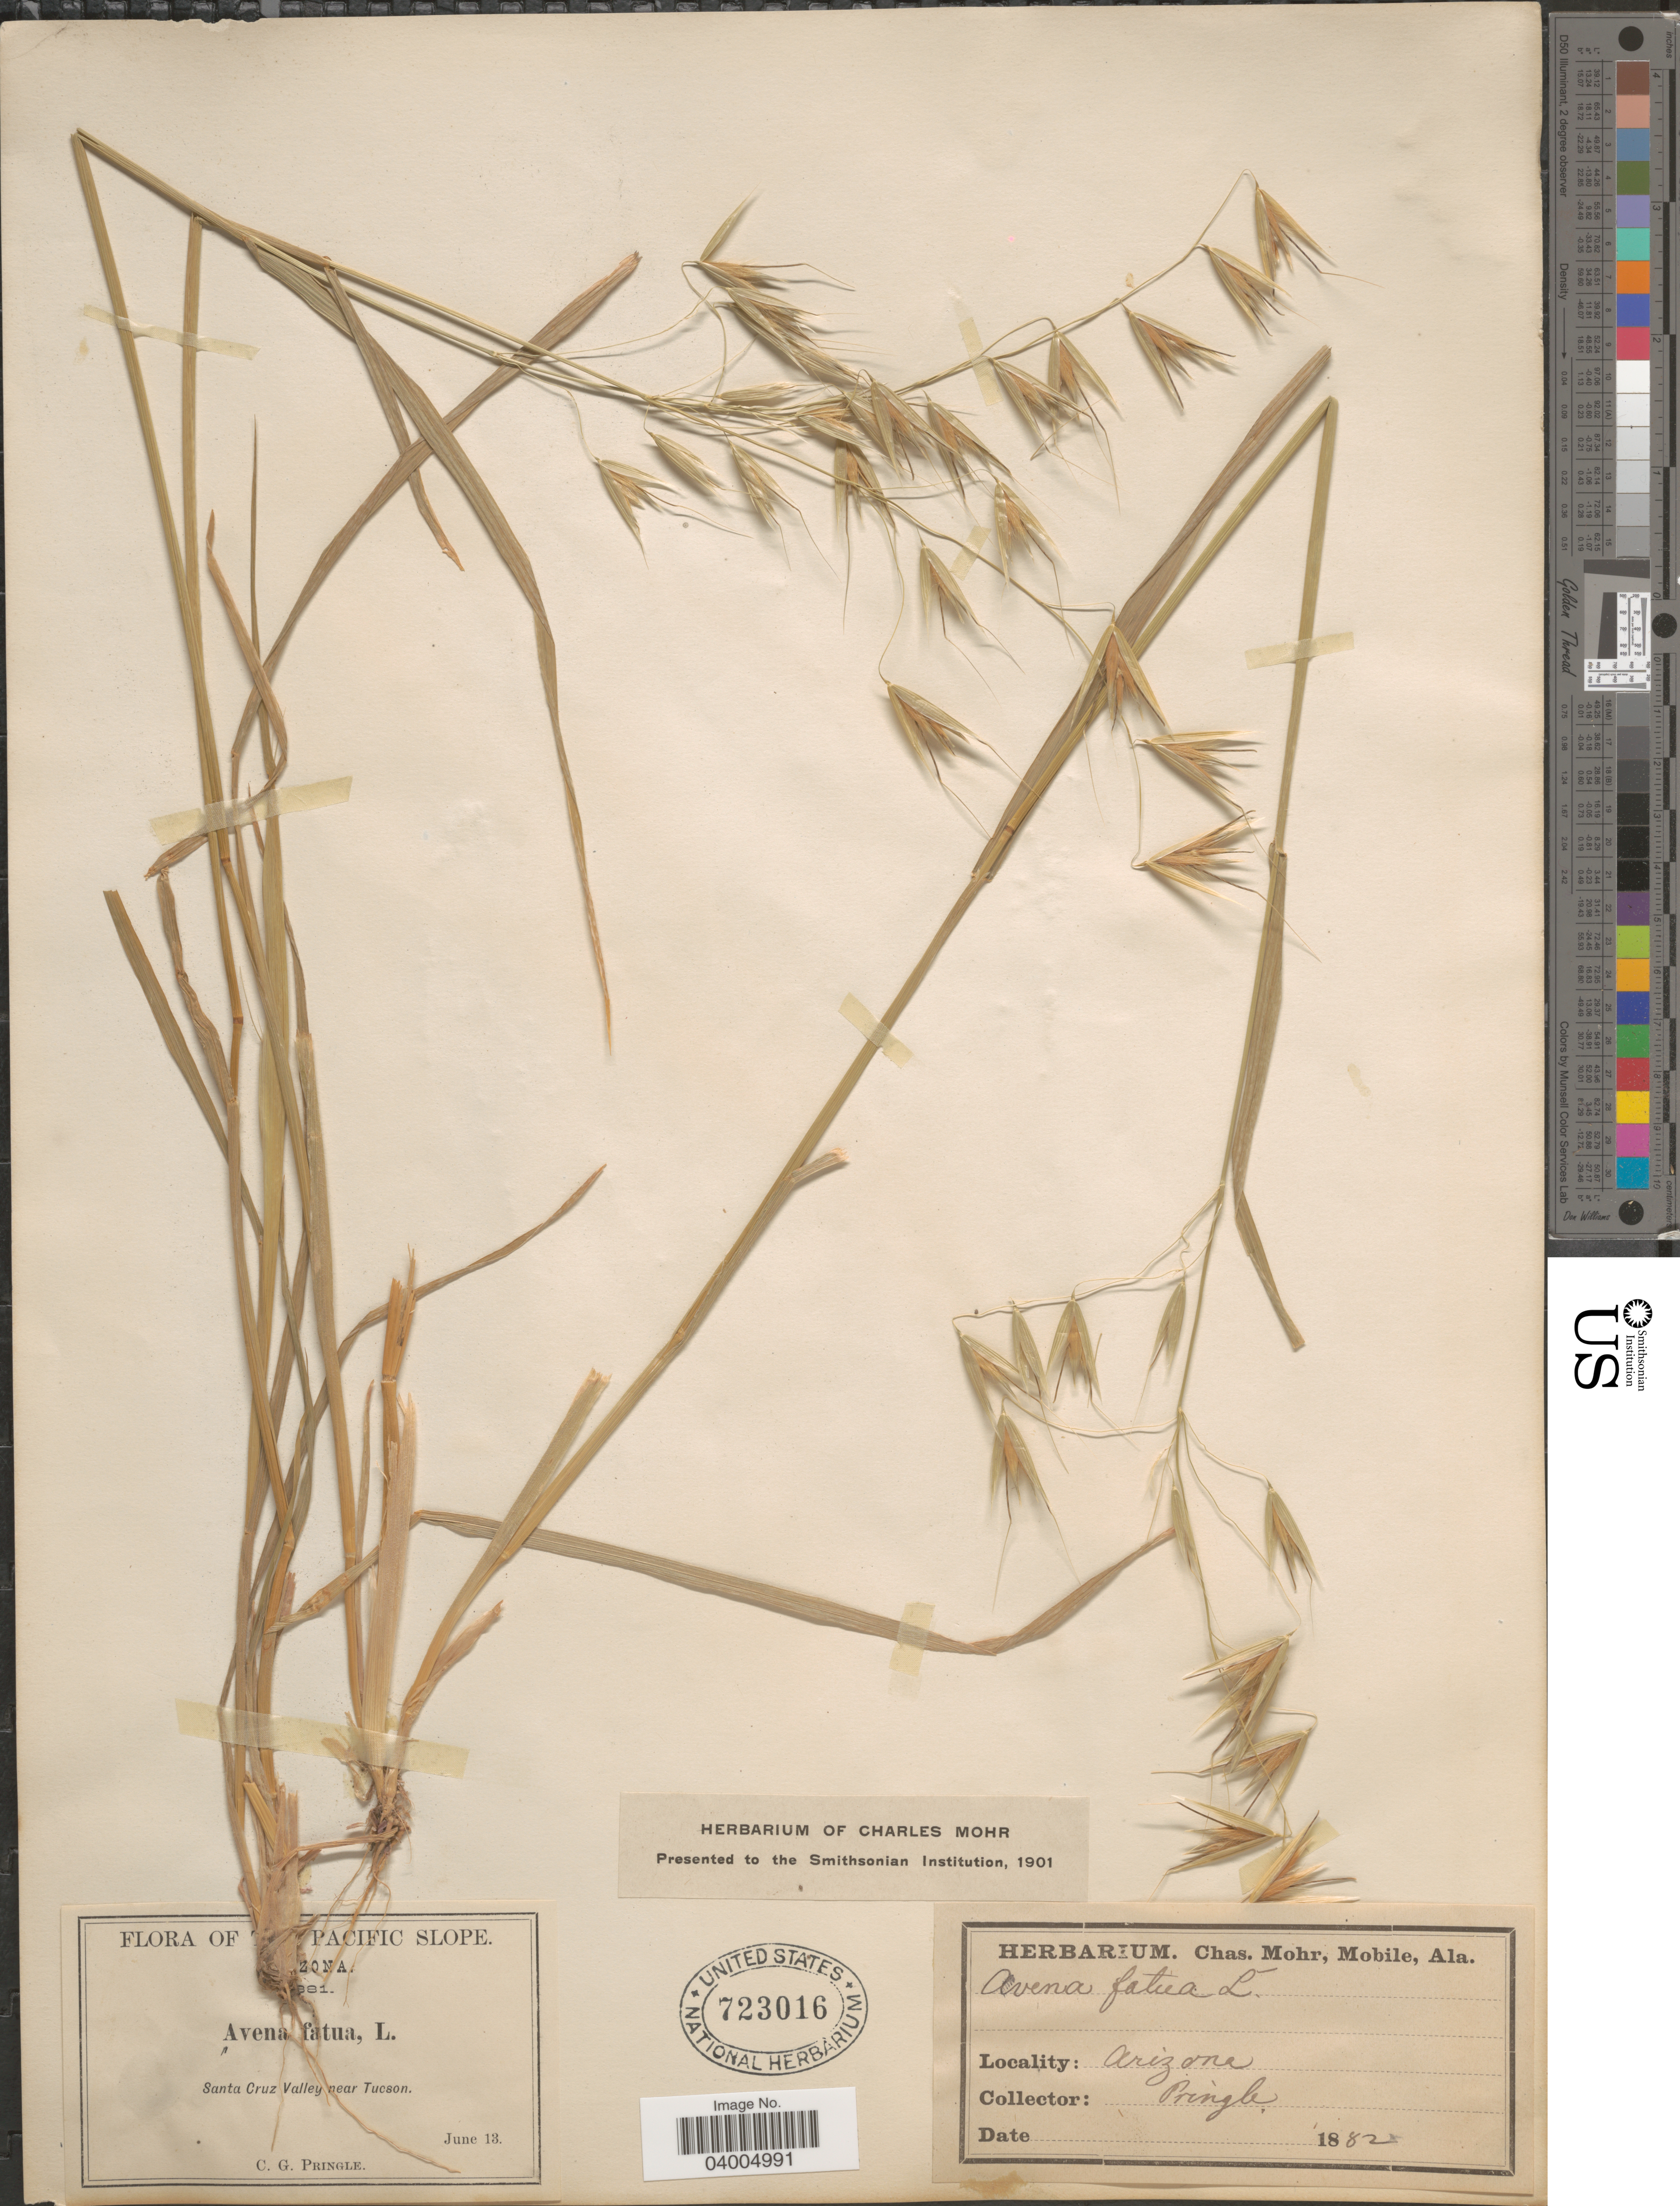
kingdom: Plantae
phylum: Tracheophyta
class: Liliopsida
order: Poales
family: Poaceae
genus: Avena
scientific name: Avena sativa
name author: L.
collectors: C. G. Pringle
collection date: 1882-06-13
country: United States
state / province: Arizona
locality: Santa Cruz Valley near Tucson.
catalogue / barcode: US 723016